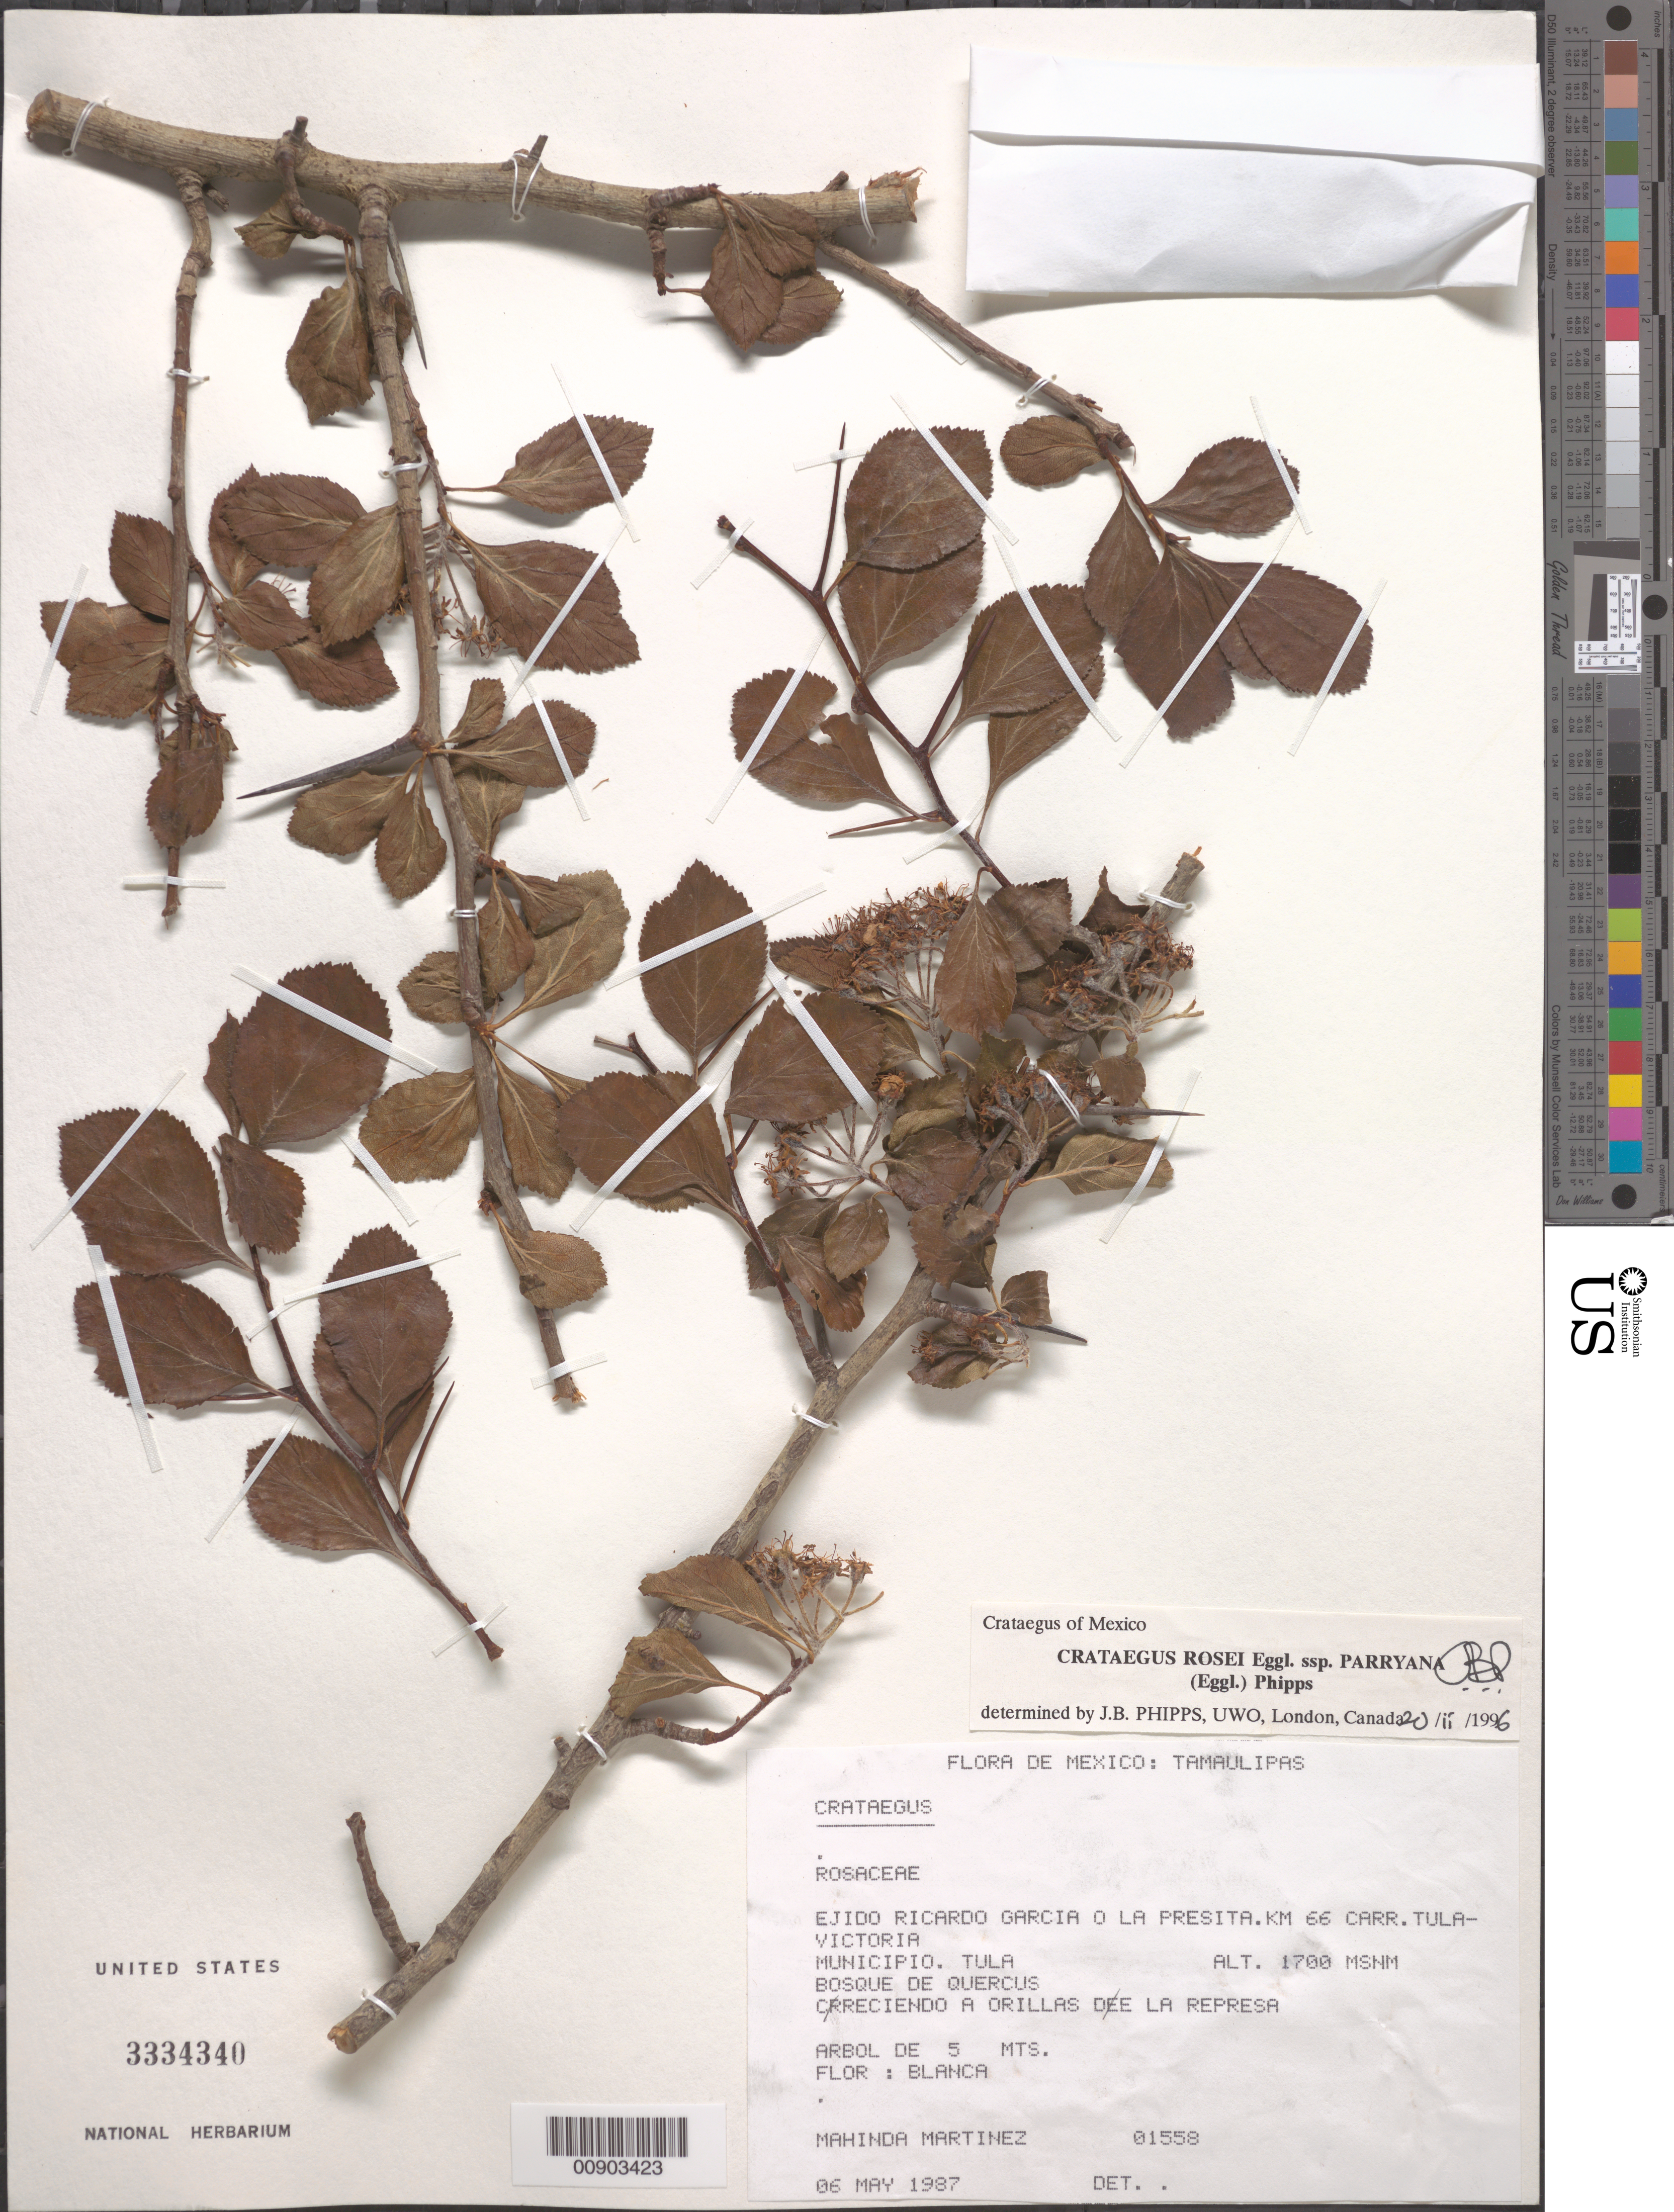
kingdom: Plantae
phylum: Tracheophyta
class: Magnoliopsida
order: Rosales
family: Rosaceae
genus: Crataegus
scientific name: Crataegus rosei subsp. parryana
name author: Eggl.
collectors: M. Martinez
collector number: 01558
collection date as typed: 06 May 1987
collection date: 1987-05-06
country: Mexico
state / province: Tamaulipas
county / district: Tula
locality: Ejido Ricardo García o La Presita. Km 66 carr. Tula-Victoria. Municipio Tula, Tamaulipas.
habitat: Bosque de Quercus. Creciendo a orillas de la represa.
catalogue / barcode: US 3334340